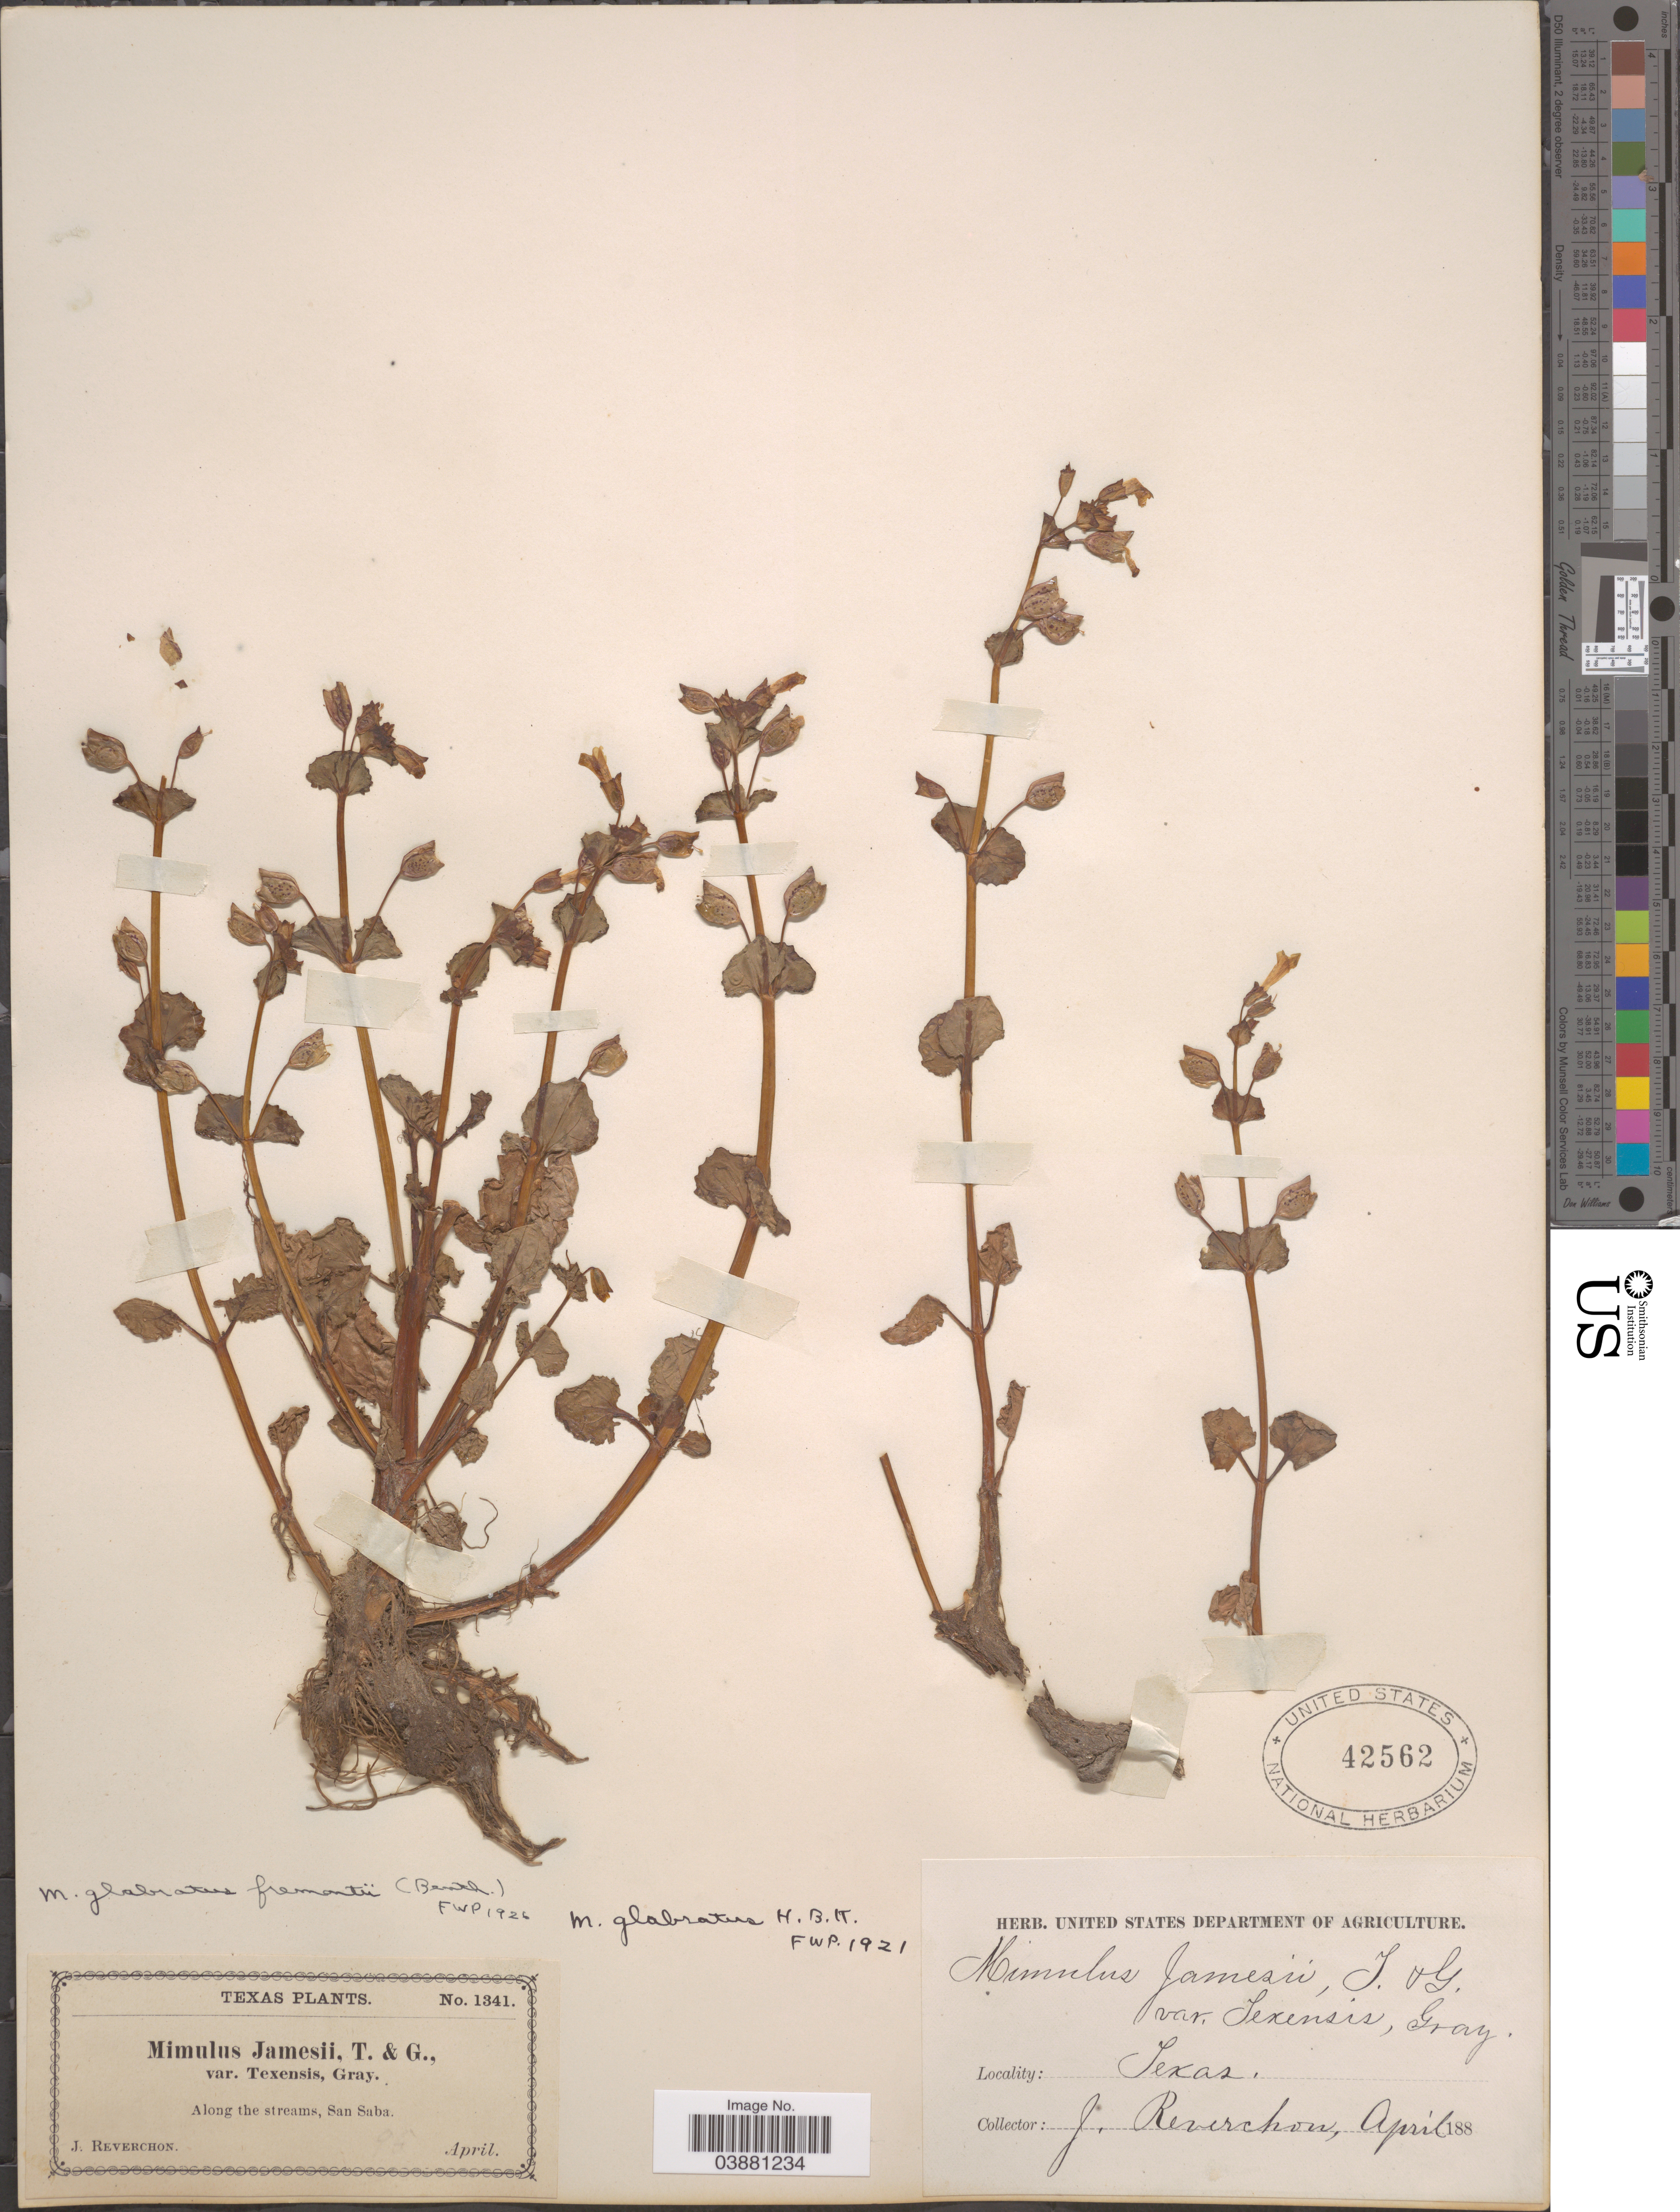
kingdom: Plantae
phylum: Tracheophyta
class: Magnoliopsida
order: Lamiales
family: Phrymaceae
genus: Mimulus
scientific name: Mimulus glabratus var. fremontii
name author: Kunth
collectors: J. Reverchon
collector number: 1341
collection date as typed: April 188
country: United States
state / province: Texas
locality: San Saba.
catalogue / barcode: US 42562